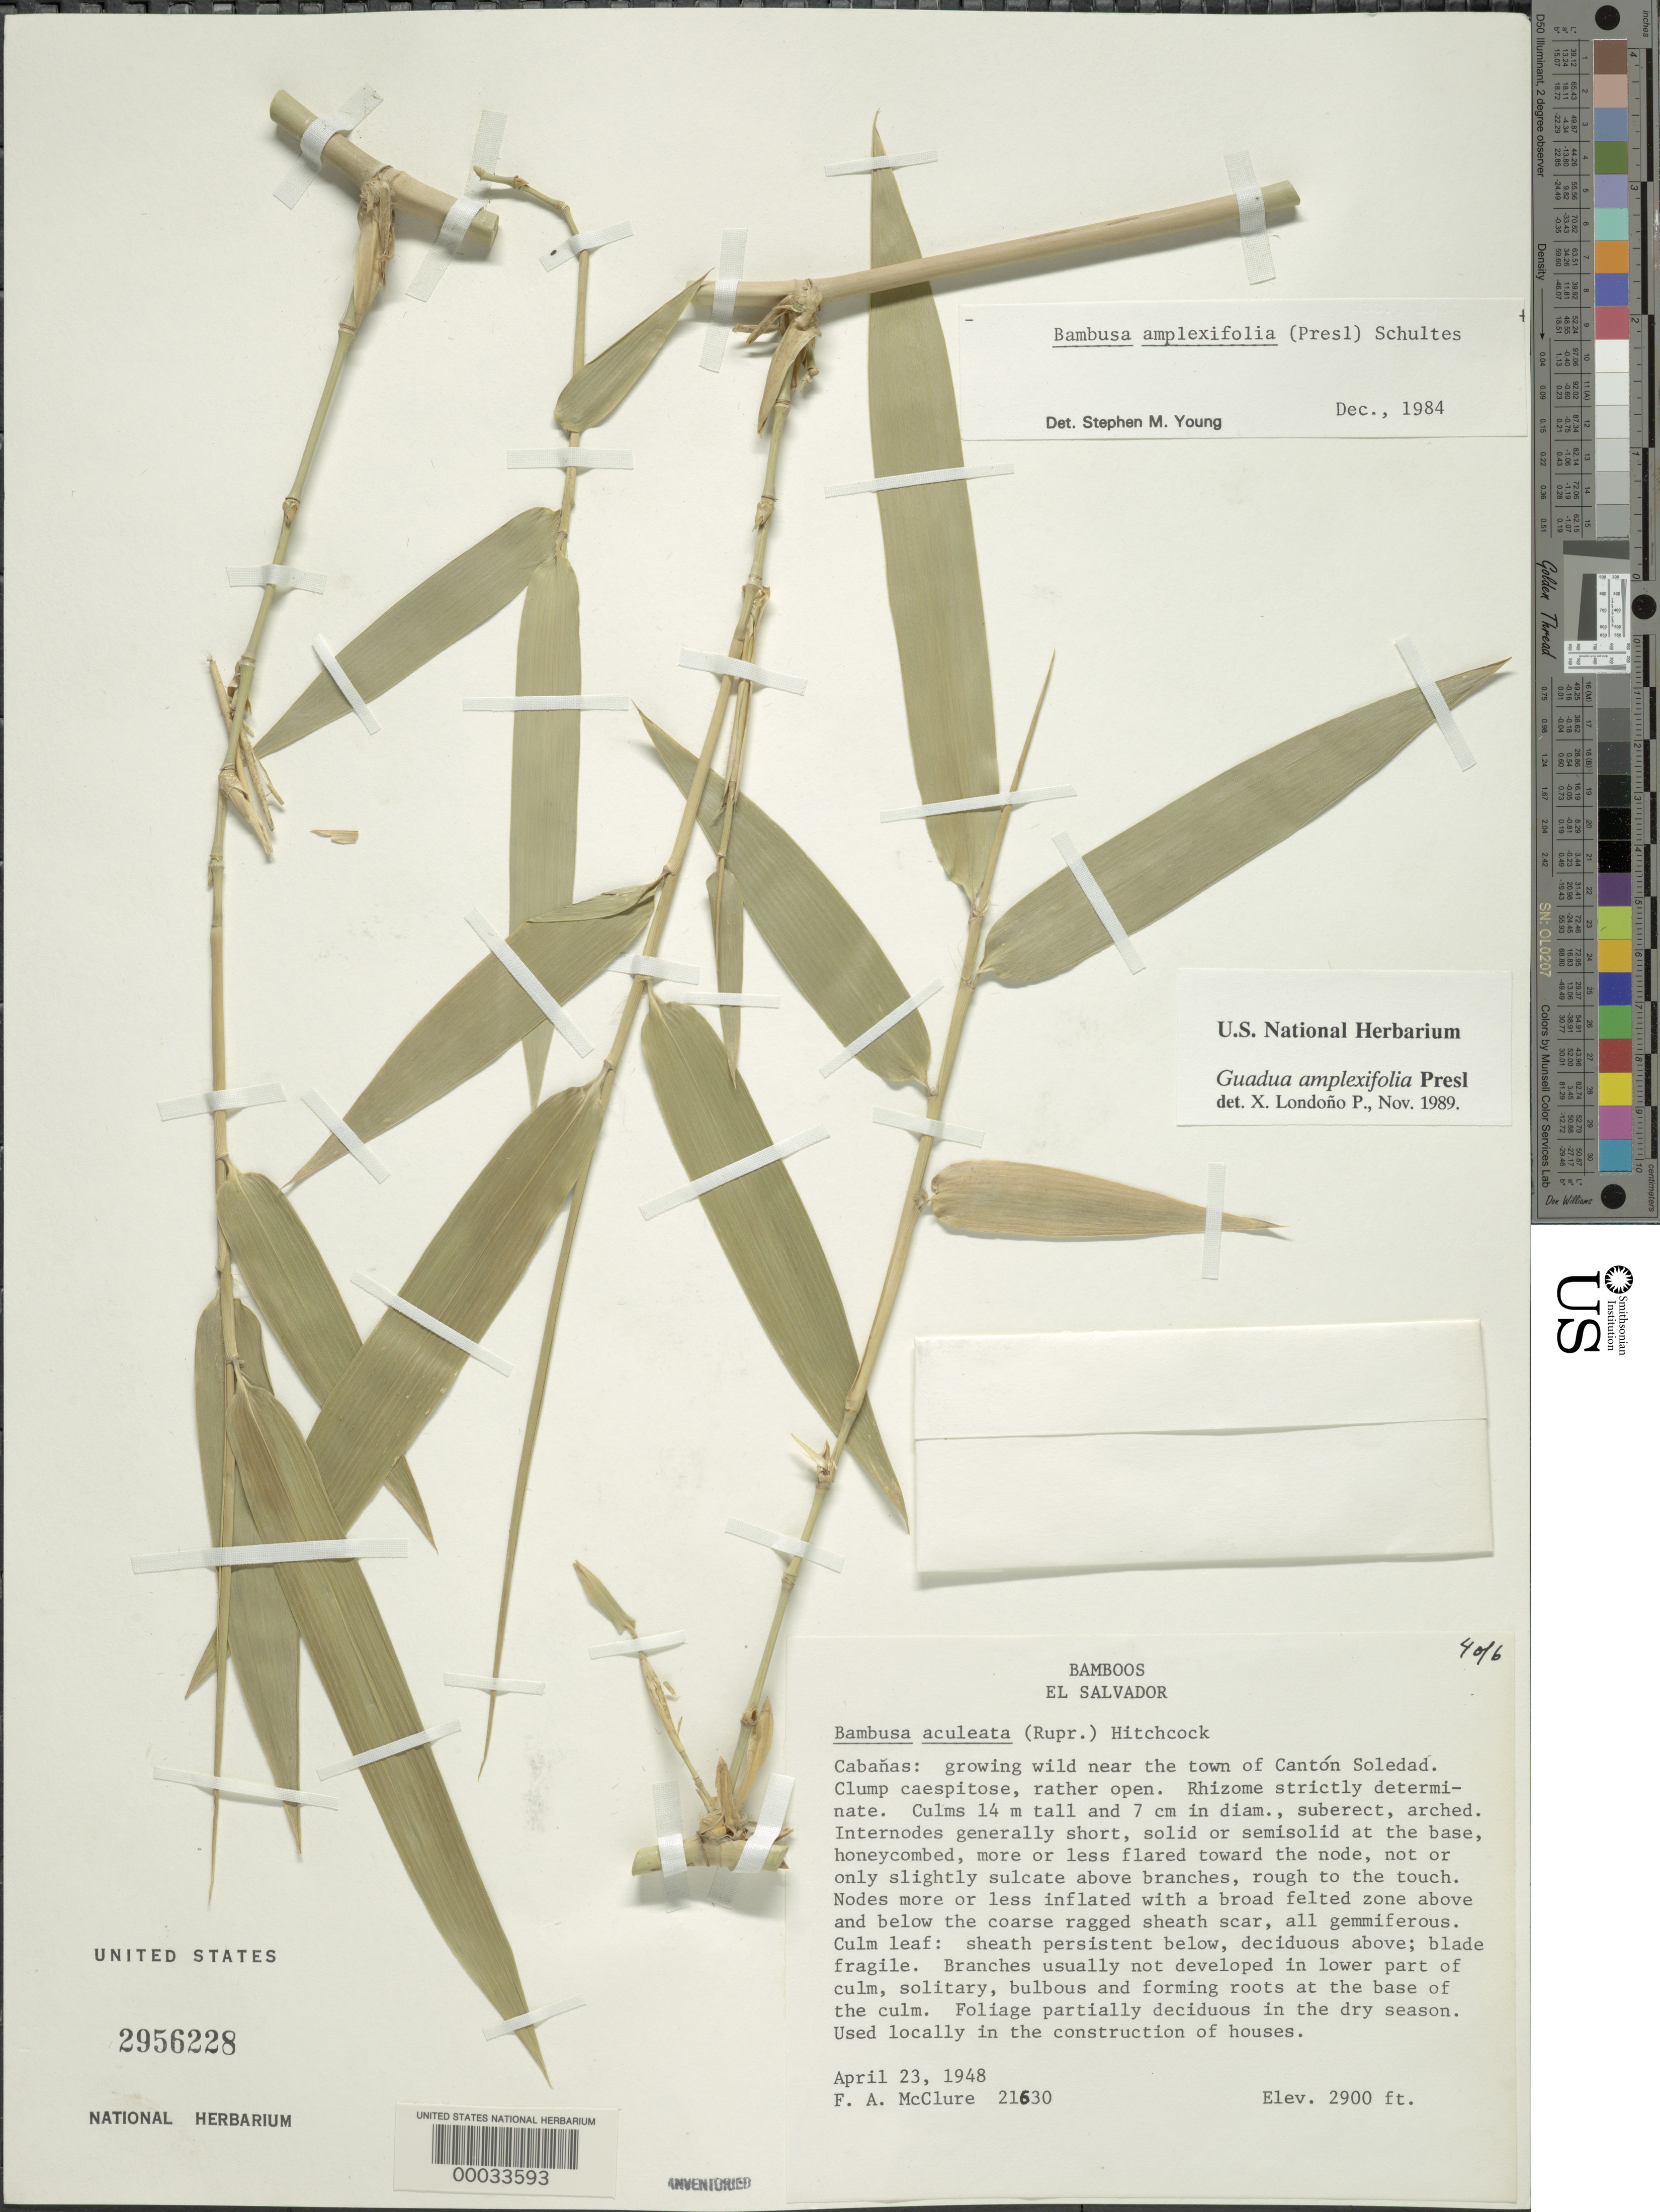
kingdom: Plantae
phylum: Tracheophyta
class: Liliopsida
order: Poales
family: Poaceae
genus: Guadua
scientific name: Guadua amplexifolia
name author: J. Presl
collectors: F. A. McClure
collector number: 21630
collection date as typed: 23 Apr 1948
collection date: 1948-04-23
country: El Salvador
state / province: Cabañas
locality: Canton soledad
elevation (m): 885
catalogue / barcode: US 2956228